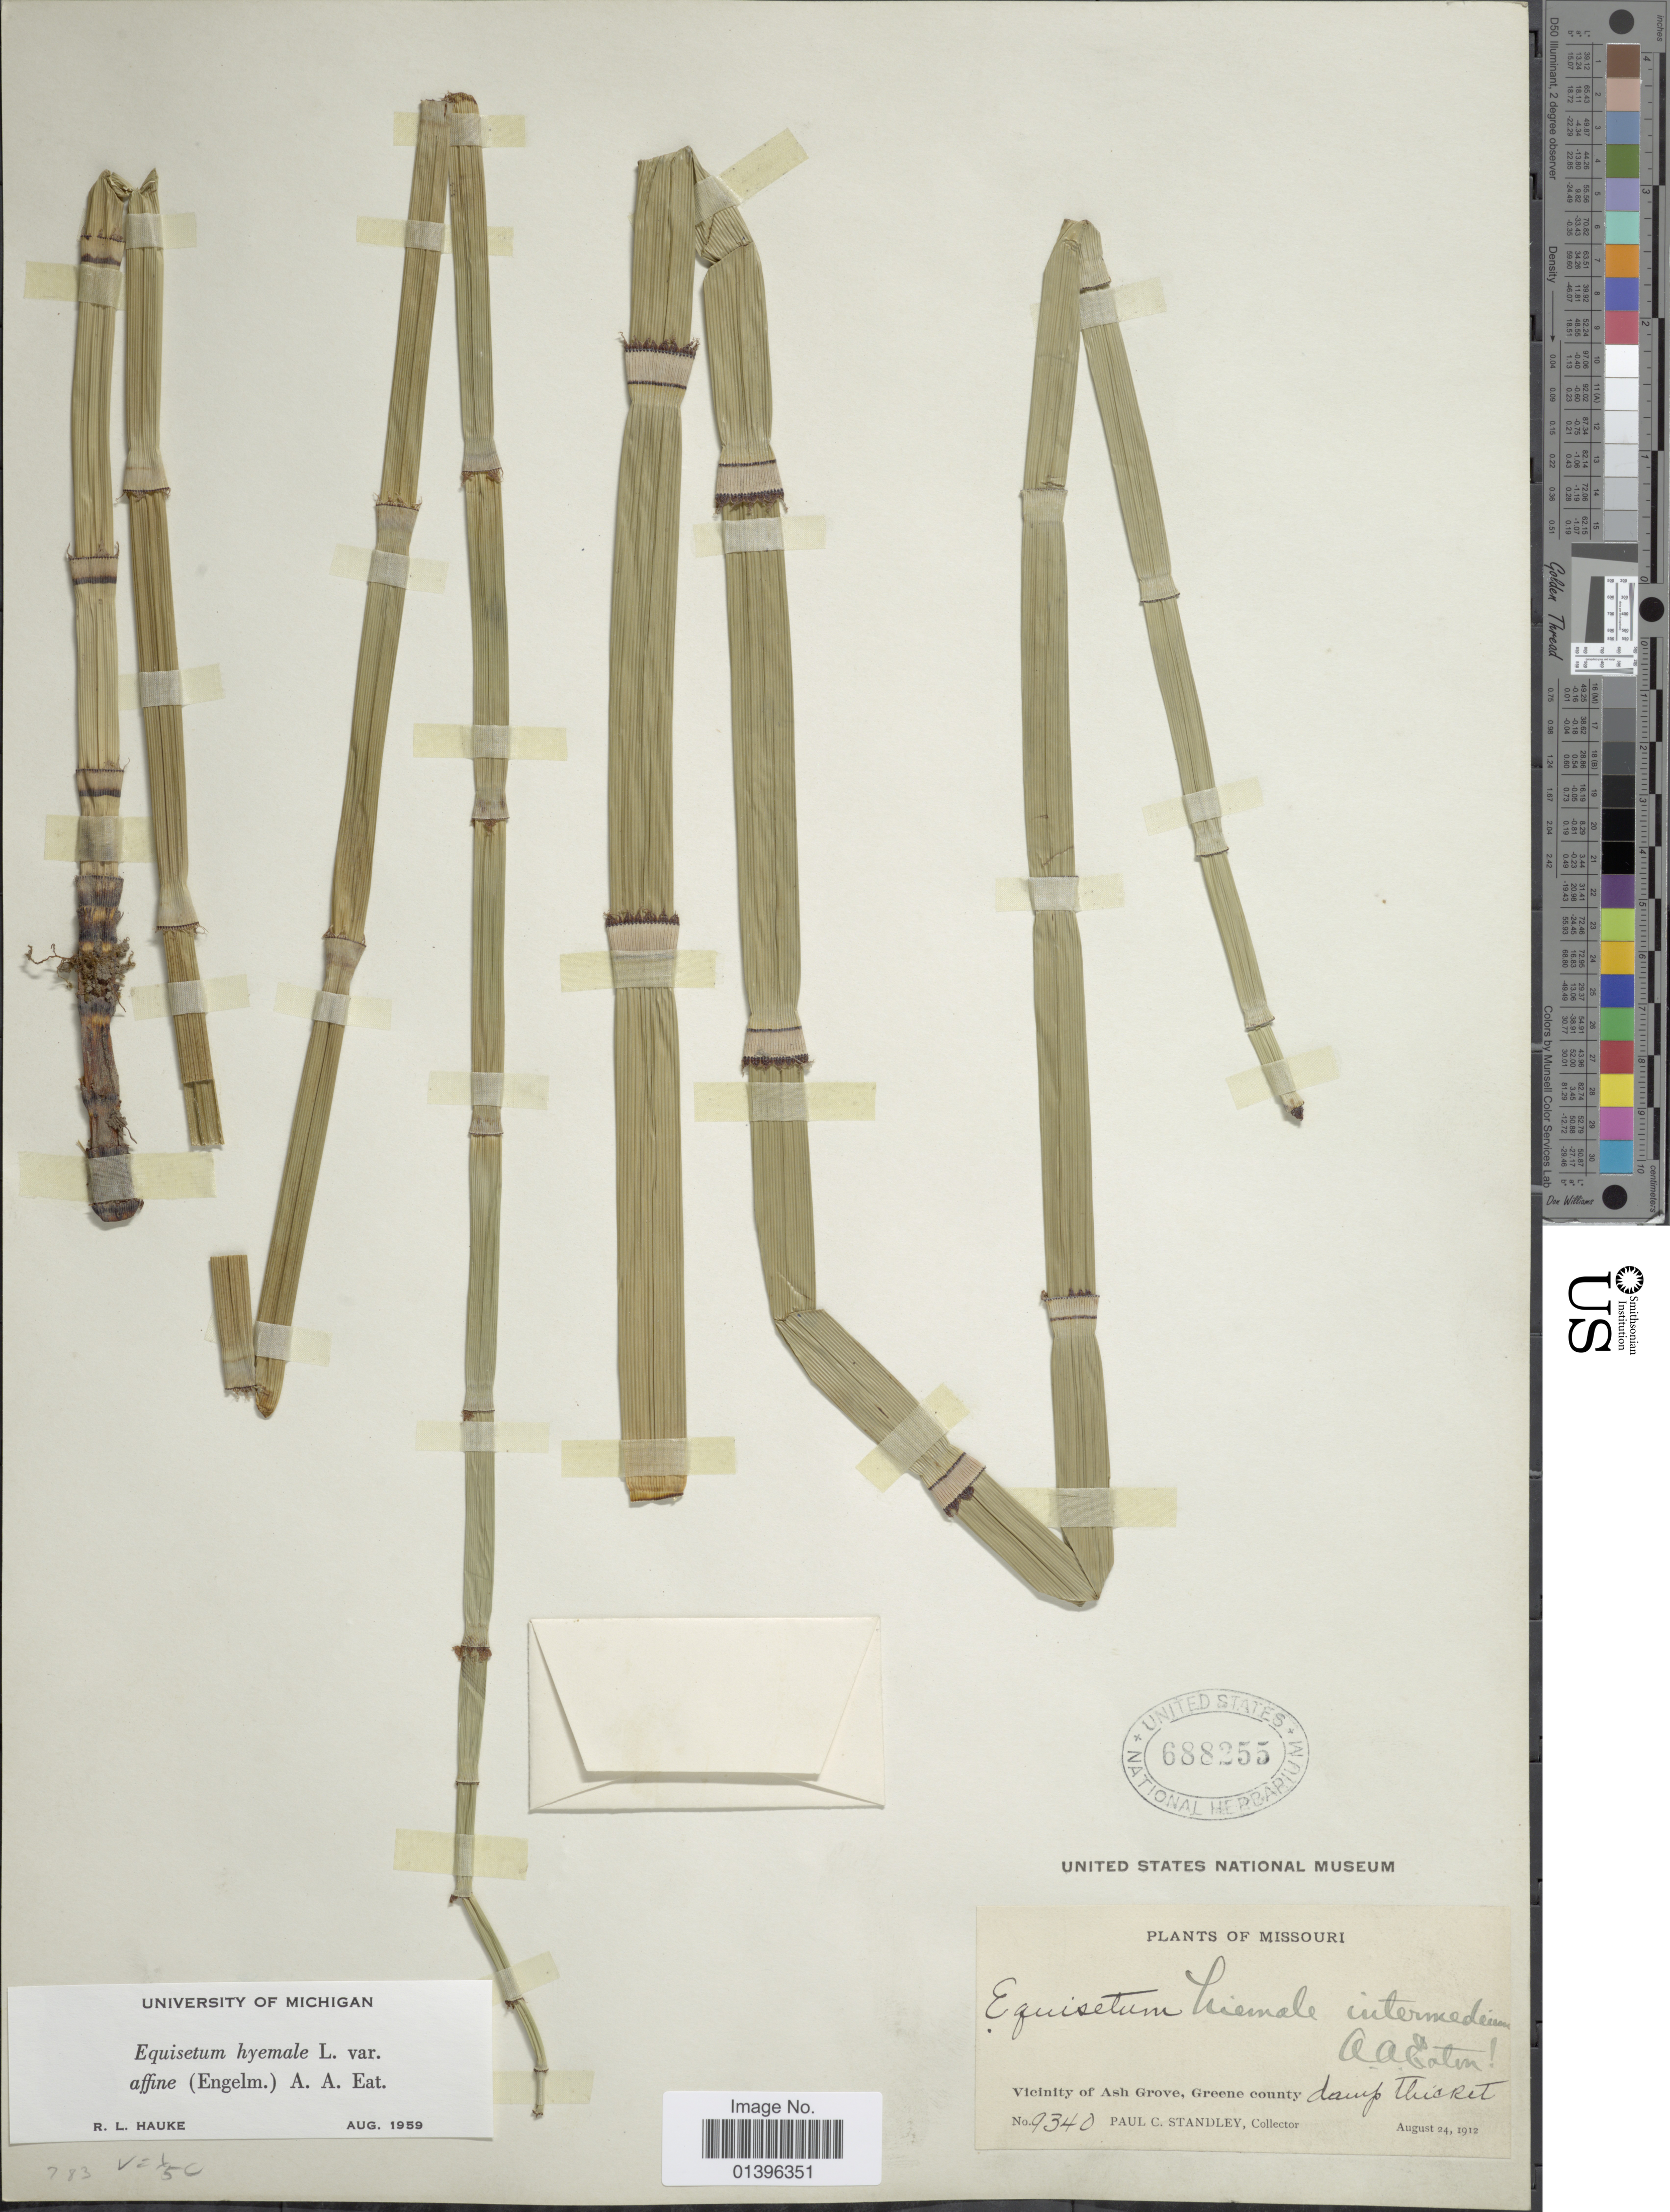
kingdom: Plantae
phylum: Tracheophyta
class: Polypodiopsida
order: Equisetales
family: Equisetaceae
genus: Equisetum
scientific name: Equisetum hyemale var. affine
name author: (Engelm.) A.A. Eaton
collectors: P. C. Standley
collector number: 9340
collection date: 1912-08-24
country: United States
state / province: Missouri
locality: Vicinity of Ash Grove, Greene county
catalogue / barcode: US 688255